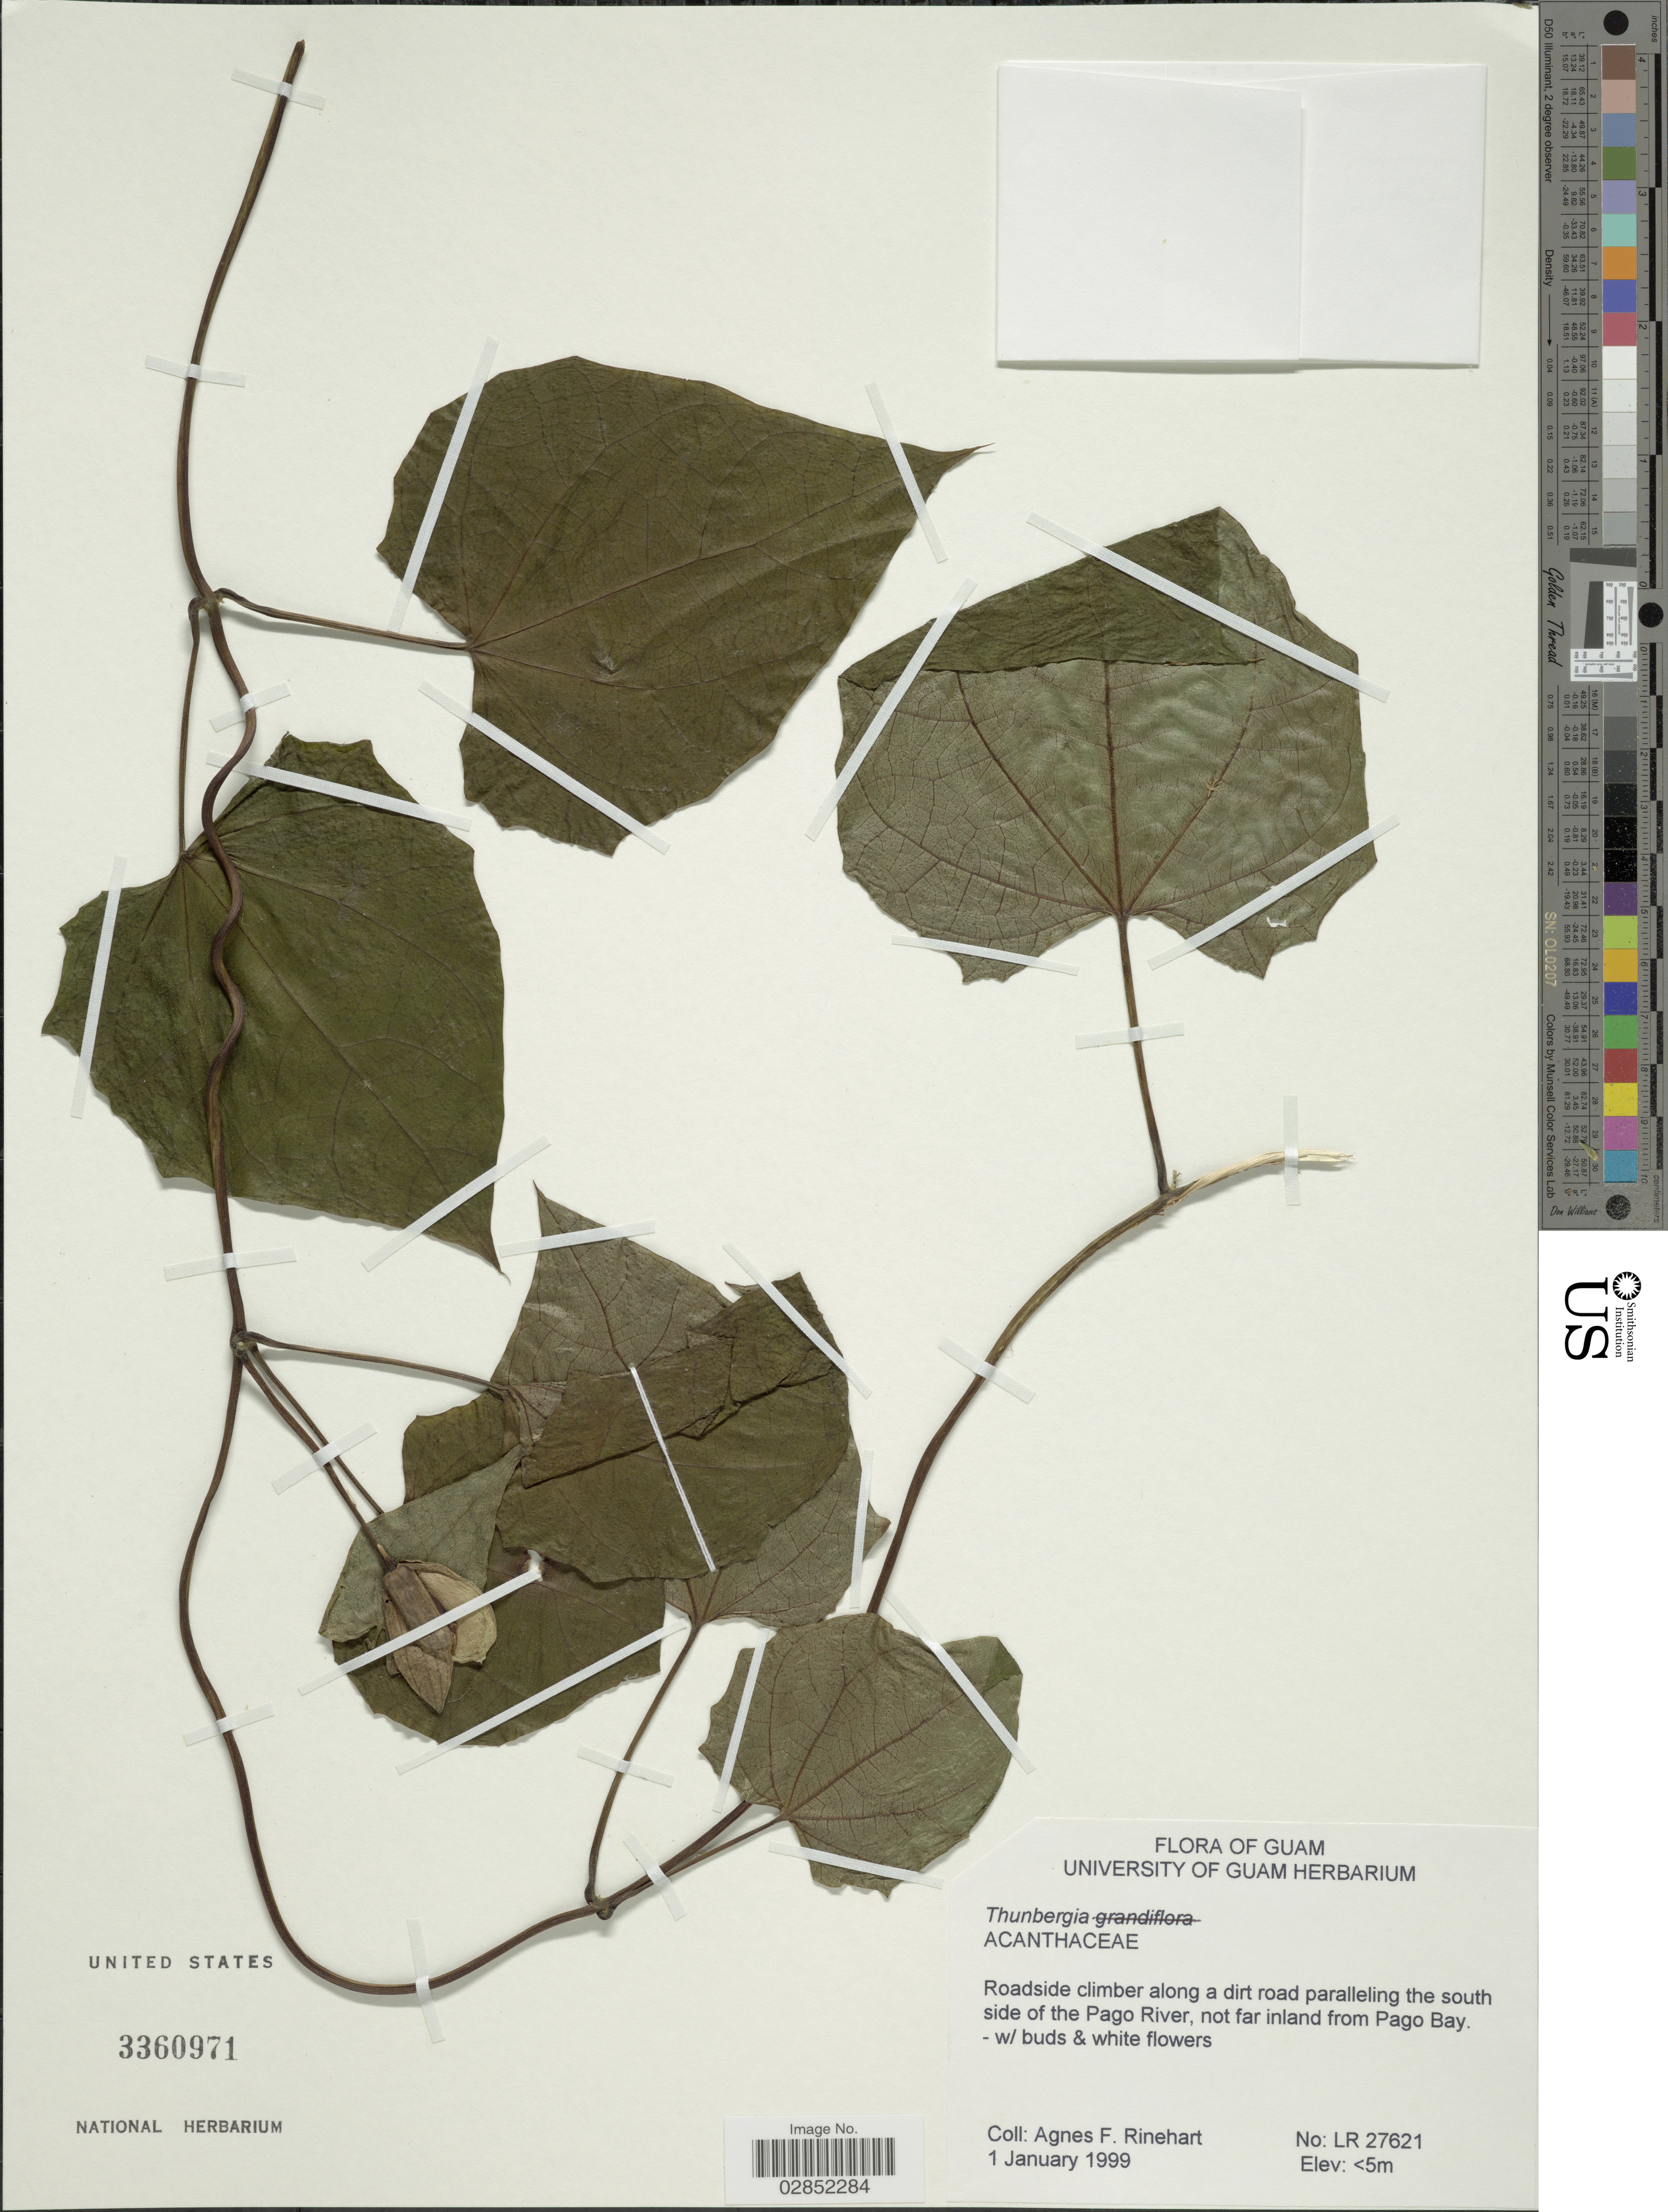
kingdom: Plantae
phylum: Tracheophyta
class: Magnoliopsida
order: Lamiales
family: Acanthaceae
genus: Thunbergia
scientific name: Thunbergia sp.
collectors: A. Rinehart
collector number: LR27621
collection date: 1999-01-01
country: U.S. Administered Pacific Islands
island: Guam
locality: Roadside climber along a dirt road paralleling the south side of the Pago River, not far from inland from Pago Bay.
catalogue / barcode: US 3360971